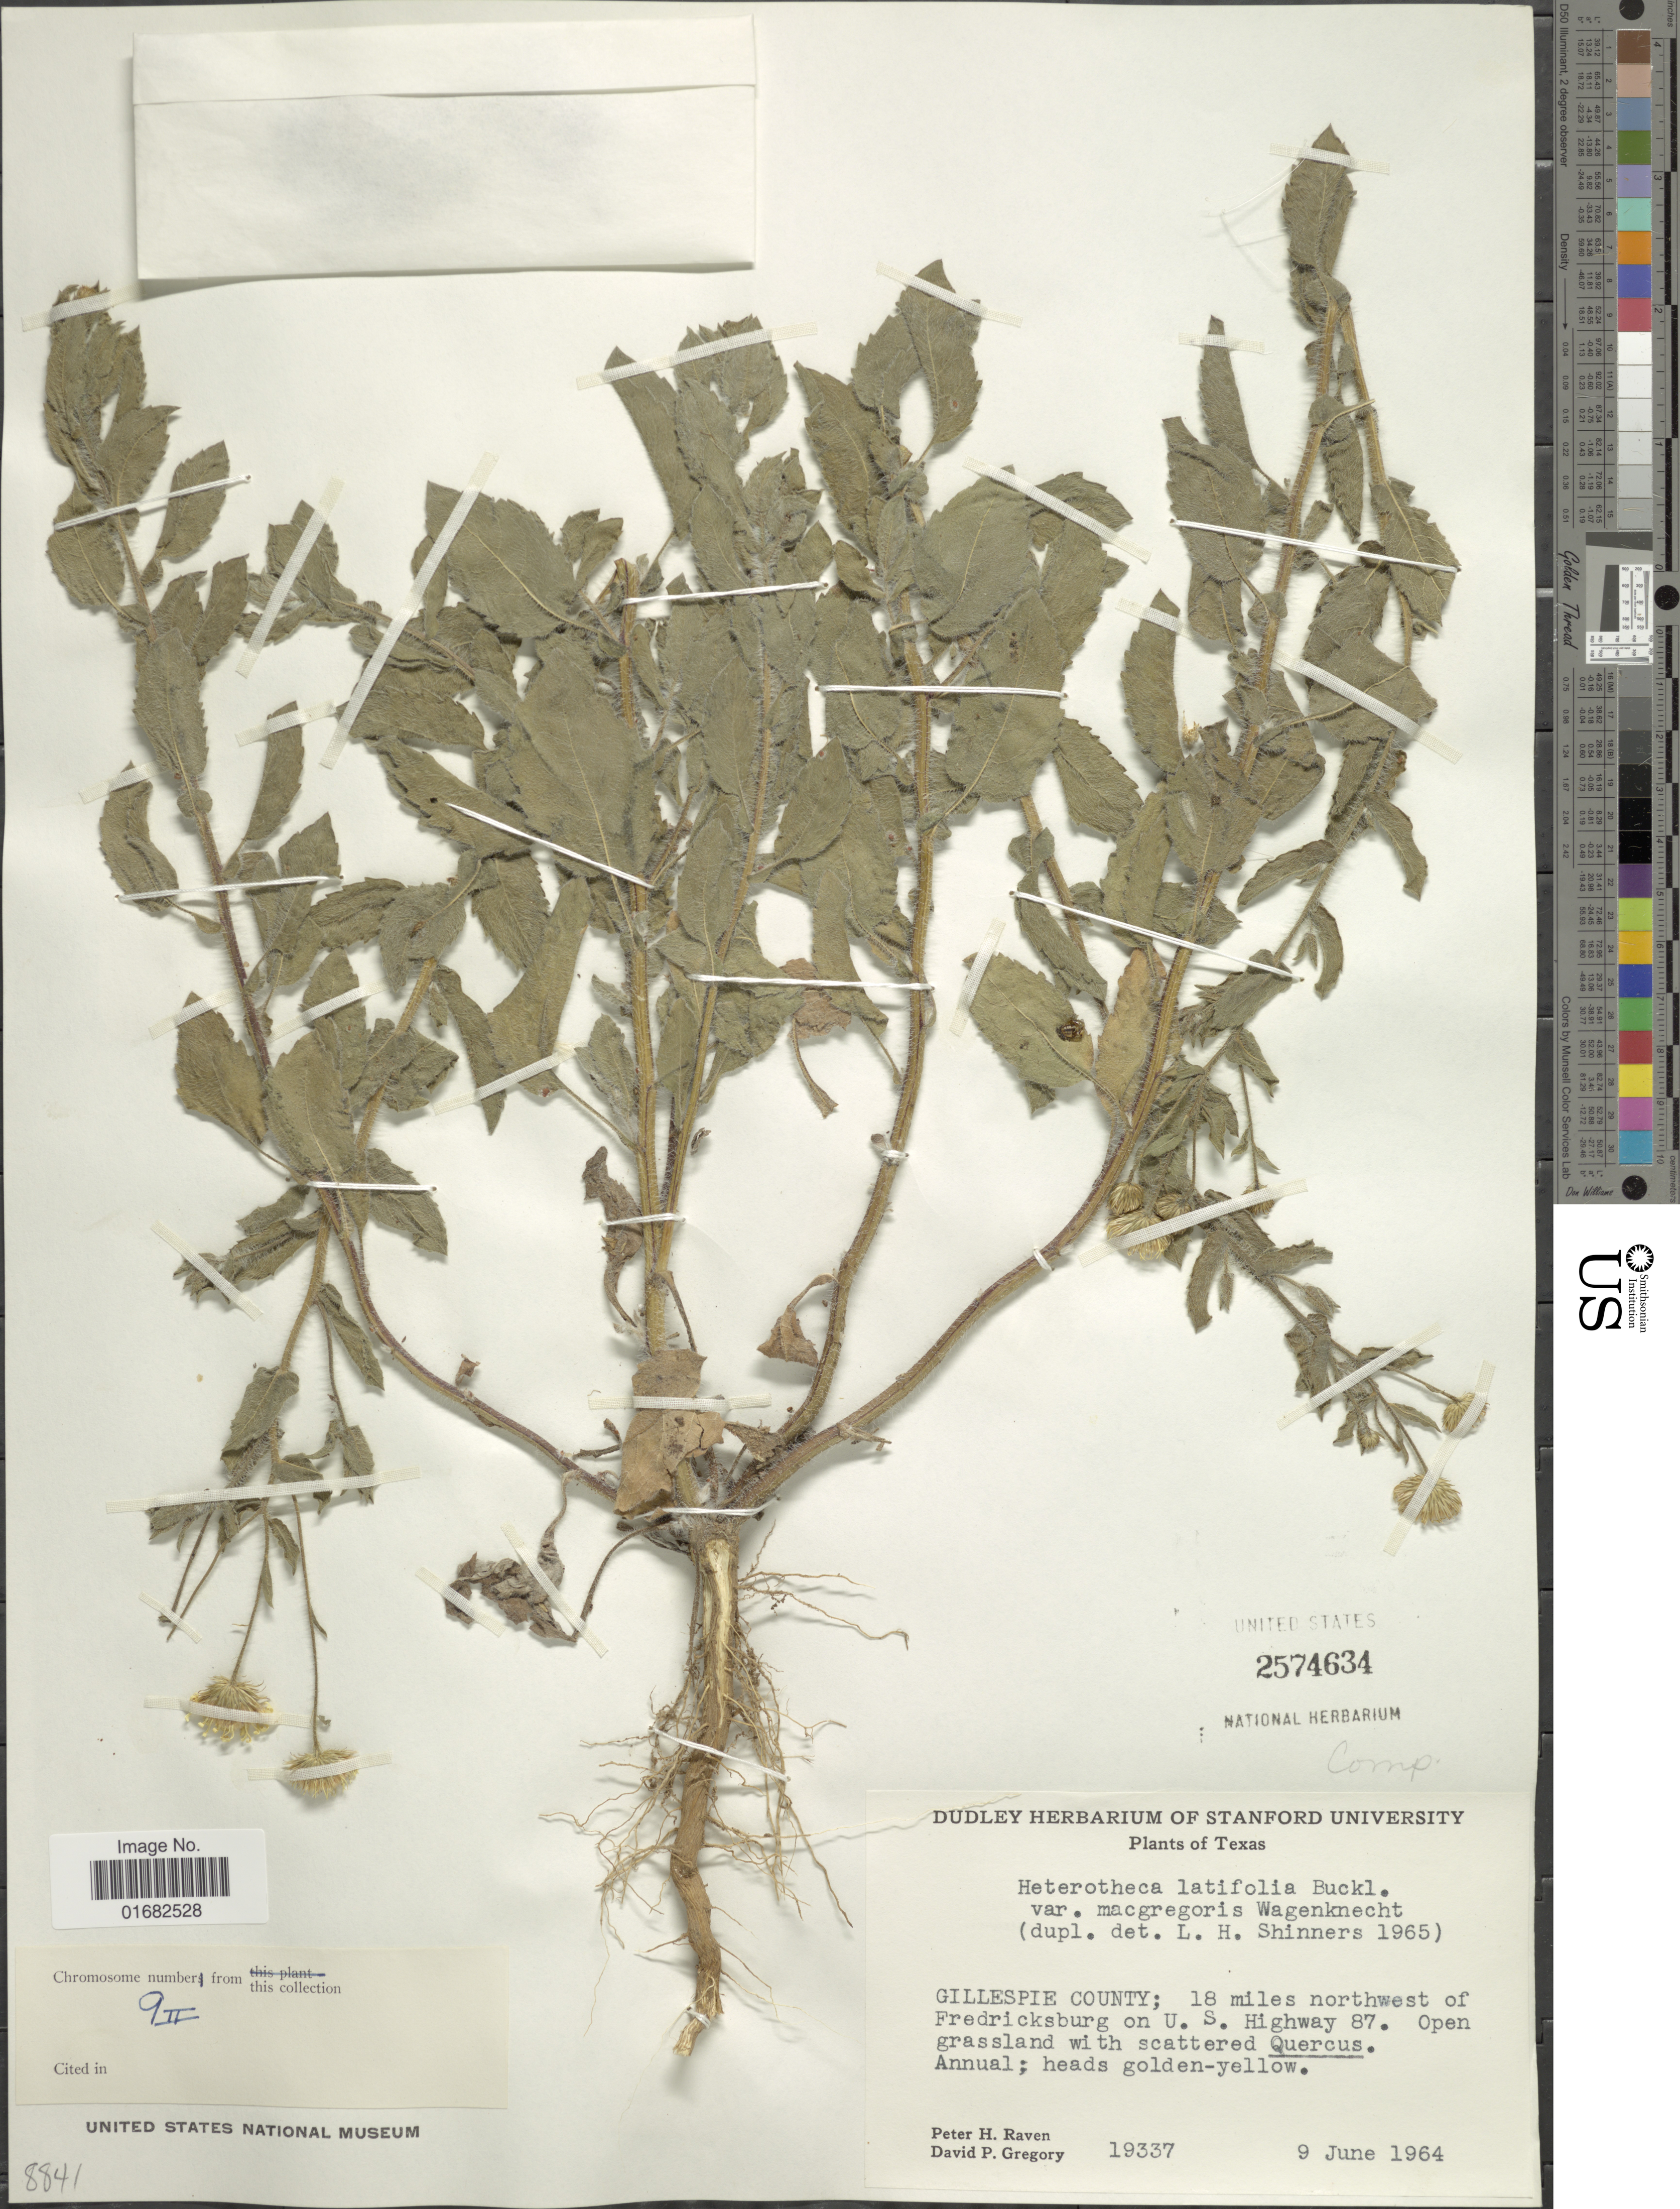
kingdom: Plantae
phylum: Tracheophyta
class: Magnoliopsida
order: Asterales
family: Asteraceae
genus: Heterotheca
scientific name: Heterotheca latifolia var. macgregoris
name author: B. Wagenkn.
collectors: P. Raven & D. Gregory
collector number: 19337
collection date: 1964-06-09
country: United States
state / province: Texas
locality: Gillespie County: 18 miles northwest of Fredricksburg on U.S. Highway 87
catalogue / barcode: US 2574634